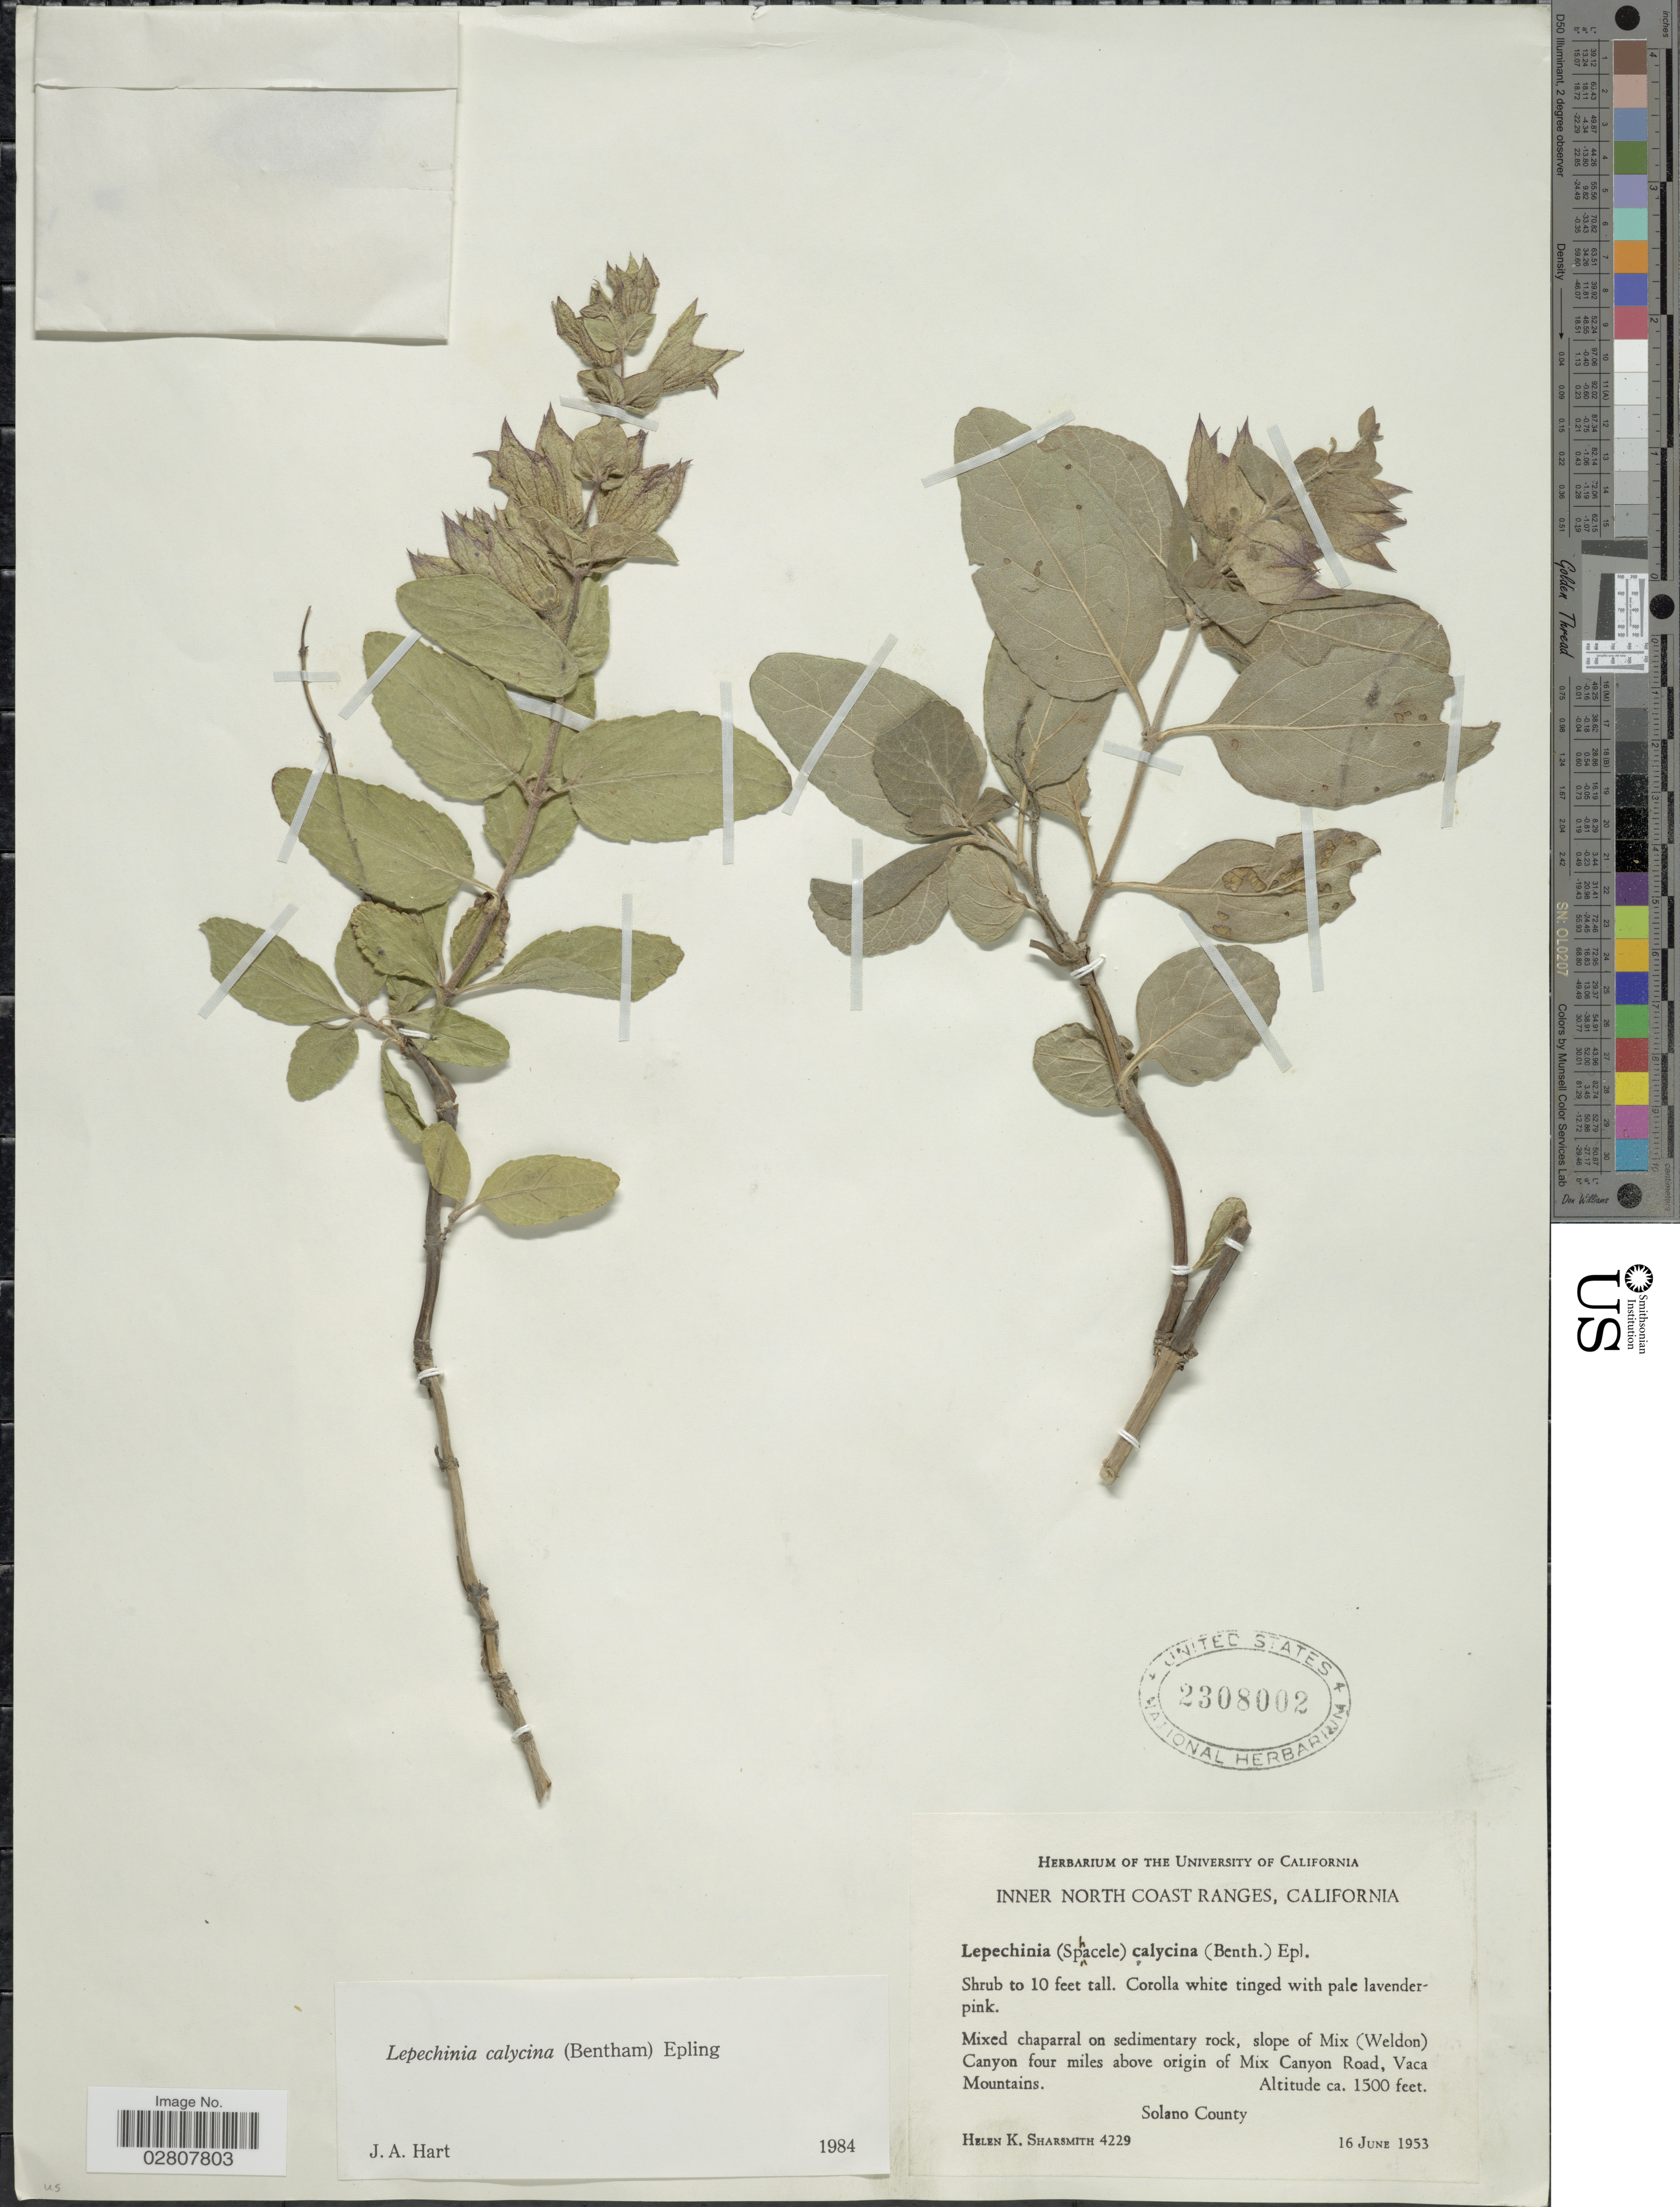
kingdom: Plantae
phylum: Tracheophyta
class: Magnoliopsida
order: Lamiales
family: Lamiaceae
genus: Lepechinia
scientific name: Lepechinia calycina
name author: (Benth.) Epling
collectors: H. Sharsmith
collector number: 4229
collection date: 1953-06-16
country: United States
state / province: California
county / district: Solano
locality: Inner North Coast Ranges. Mixed chapparral on sedimentary rock, slope of Mix (Weldon) Canyon four miles above origin of Mix Canyon Road, Vaca Mountains. Solano County.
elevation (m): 457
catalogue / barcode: US 2308002